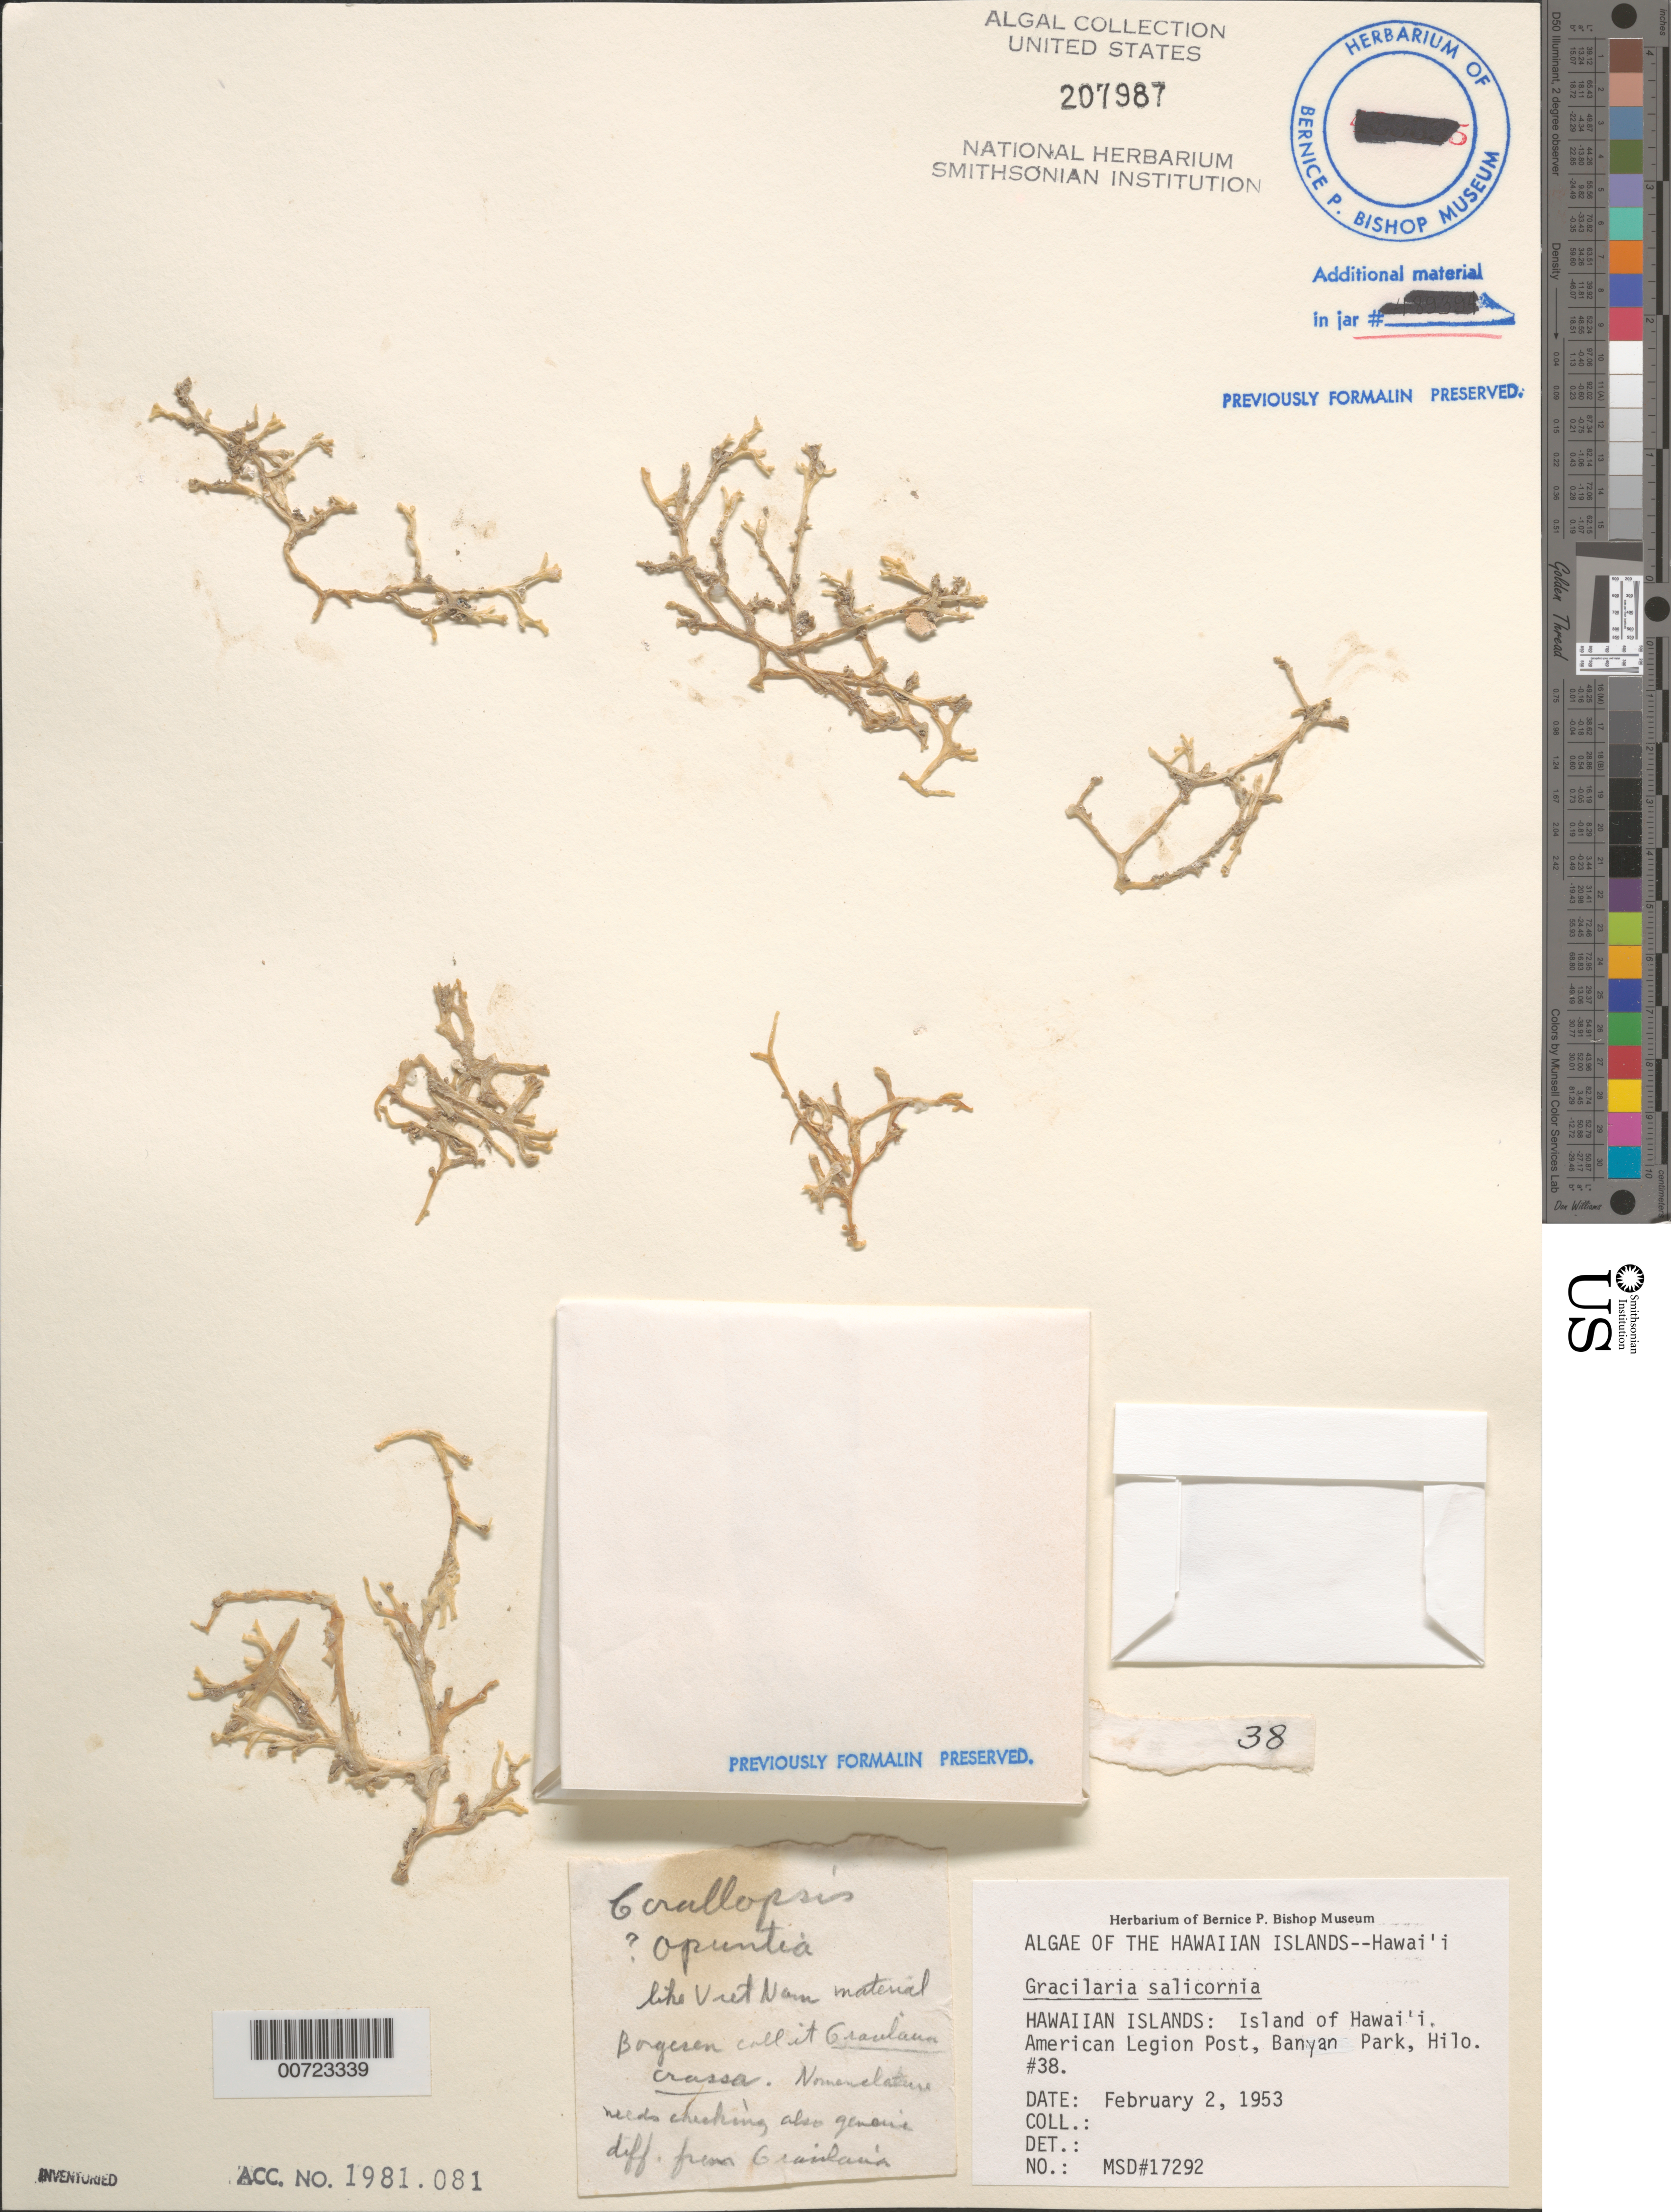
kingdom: Plantae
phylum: Rhodophyta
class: Florideophyceae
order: Gracilariales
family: Gracilariaceae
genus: Gracilaria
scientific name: Gracilaria salicornia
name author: (C. Agardh) E.Y. Dawson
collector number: MSD 17292 & 38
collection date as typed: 02 Feb 1953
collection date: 1953-02-02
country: United States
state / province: Hawaii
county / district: Hawaii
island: Hawaii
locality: American Legion Post, Banyan Park, Hilo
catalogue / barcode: US 207987